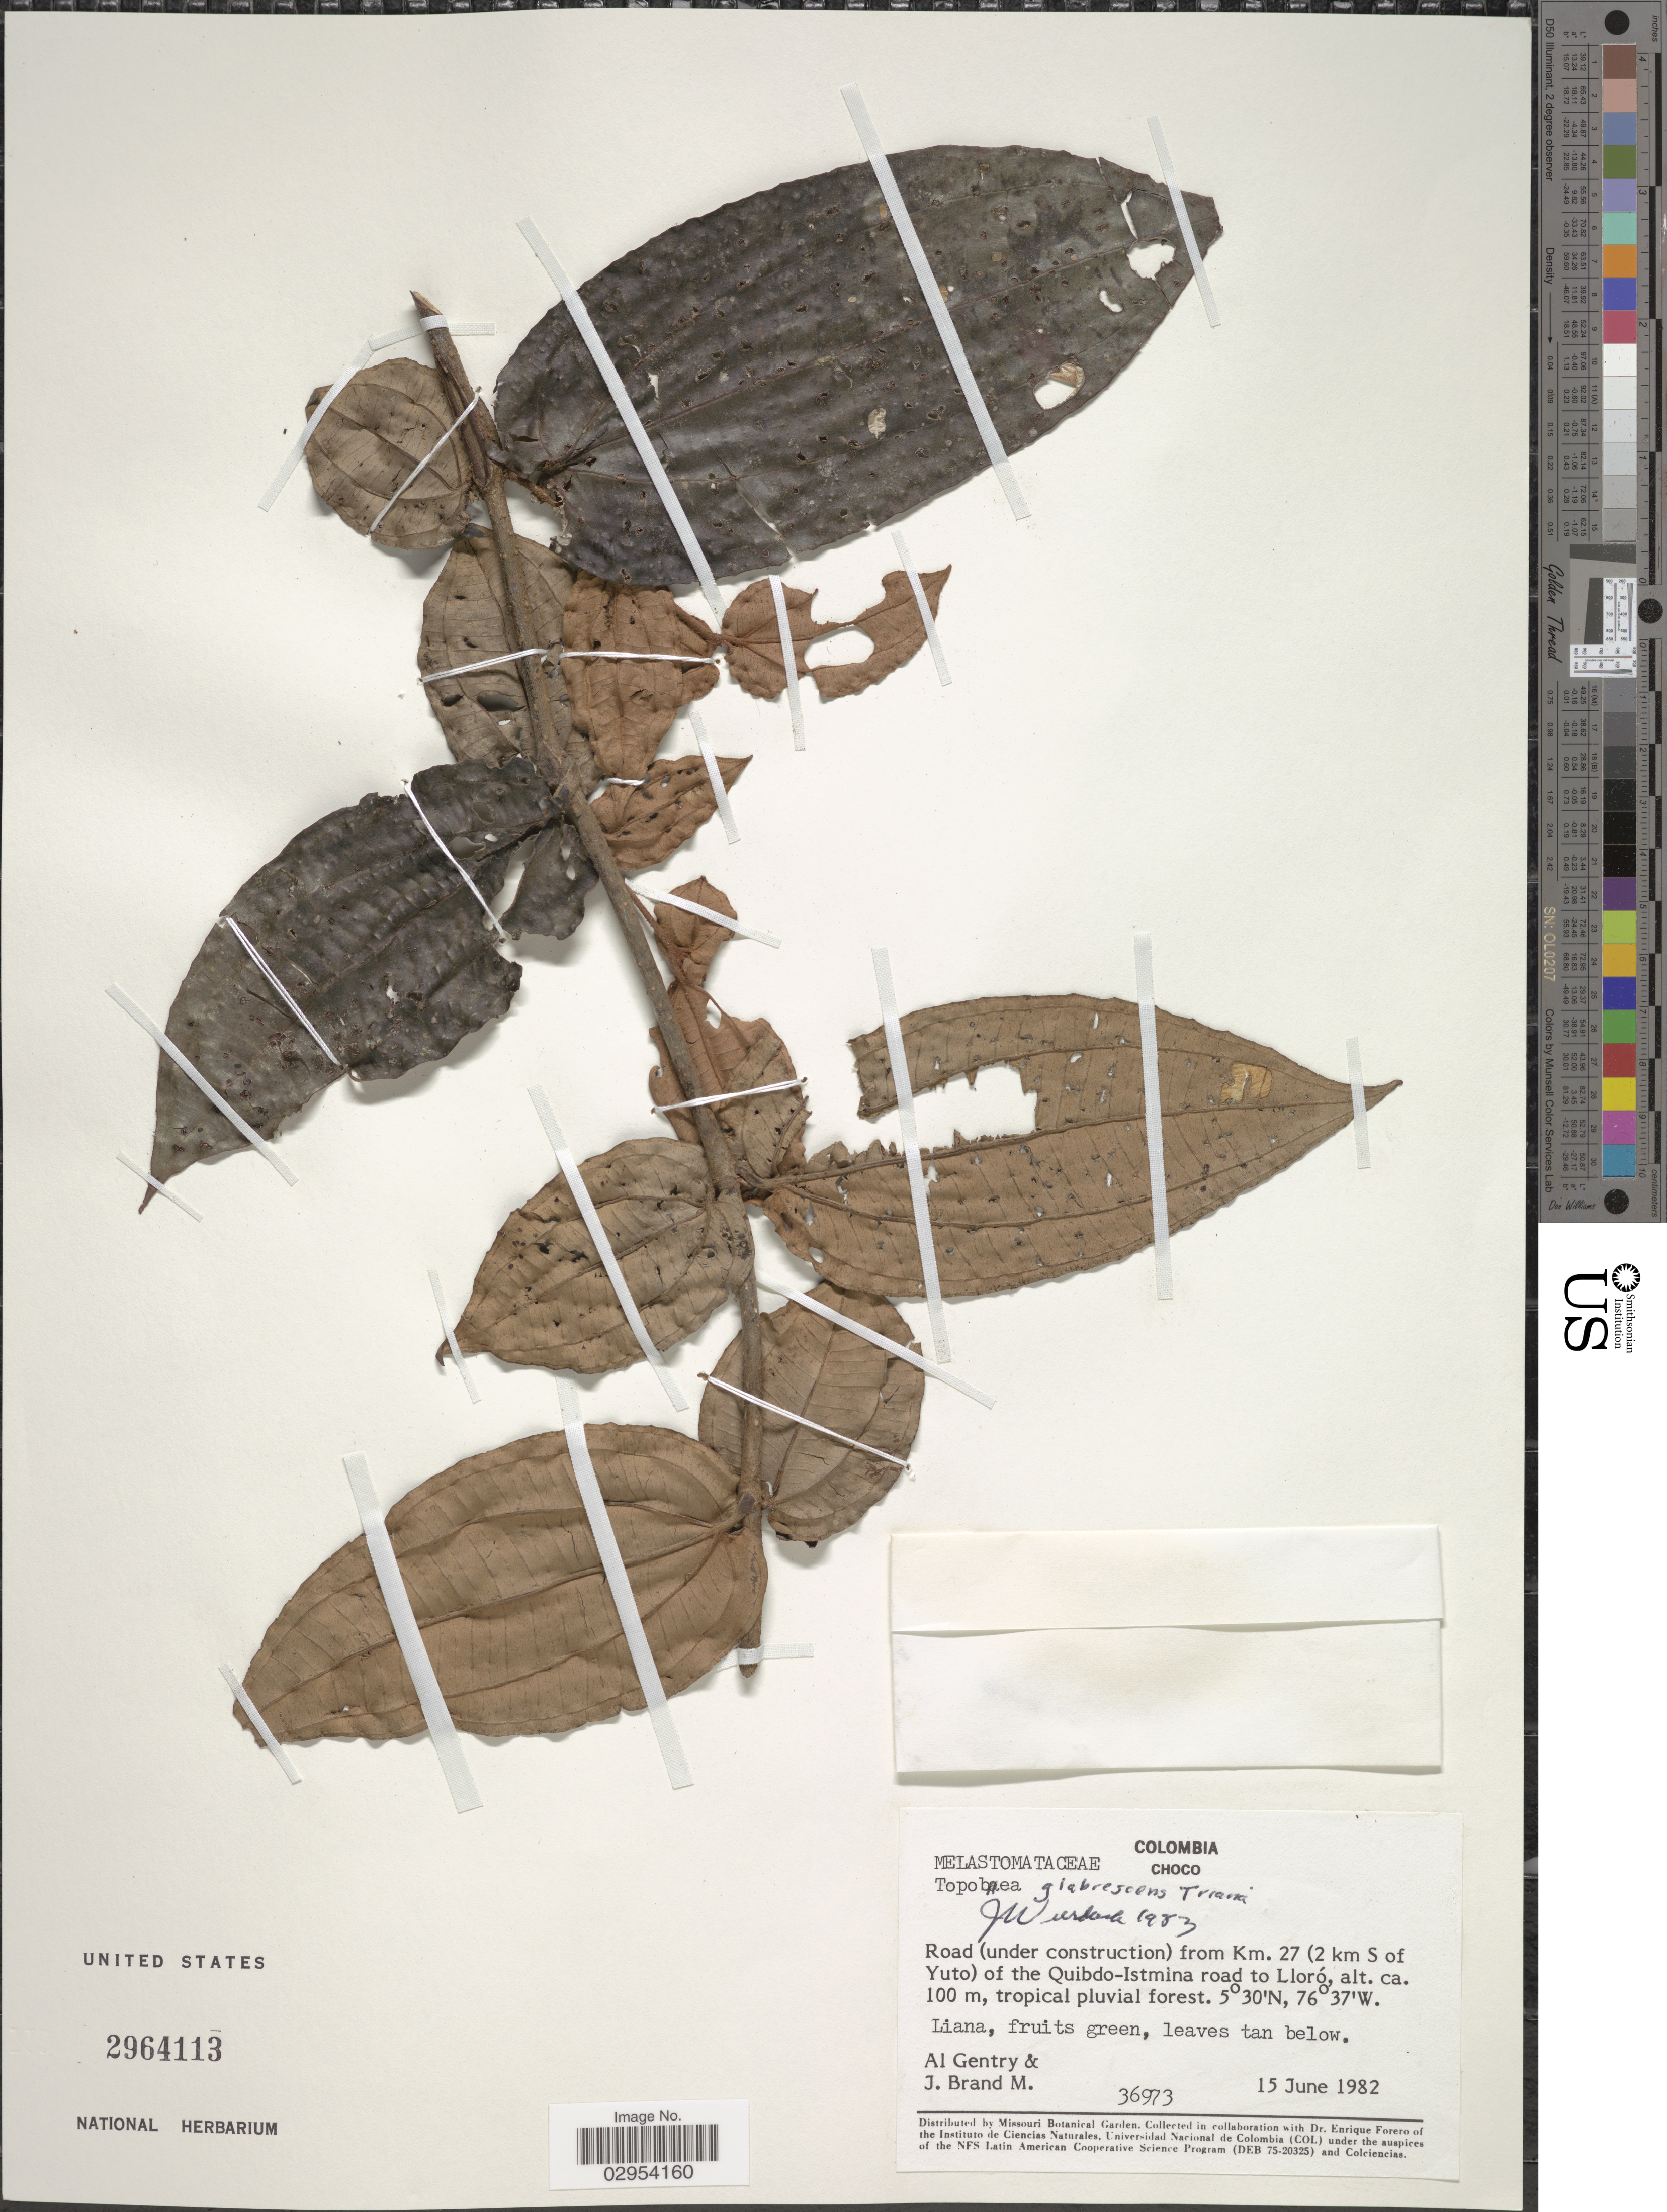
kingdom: Plantae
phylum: Tracheophyta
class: Magnoliopsida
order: Myrtales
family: Melastomataceae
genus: Topobea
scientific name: Topobea glabrescens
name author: Triana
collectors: A. H. Gentry & J. Brand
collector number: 36973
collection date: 1982-06-15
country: Colombia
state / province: Chocó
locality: Road (under construction) from Km. 27 (2 km S of Yuto) of the Quibdo-Istmina road to LLoró.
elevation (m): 100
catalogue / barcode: US 2964113